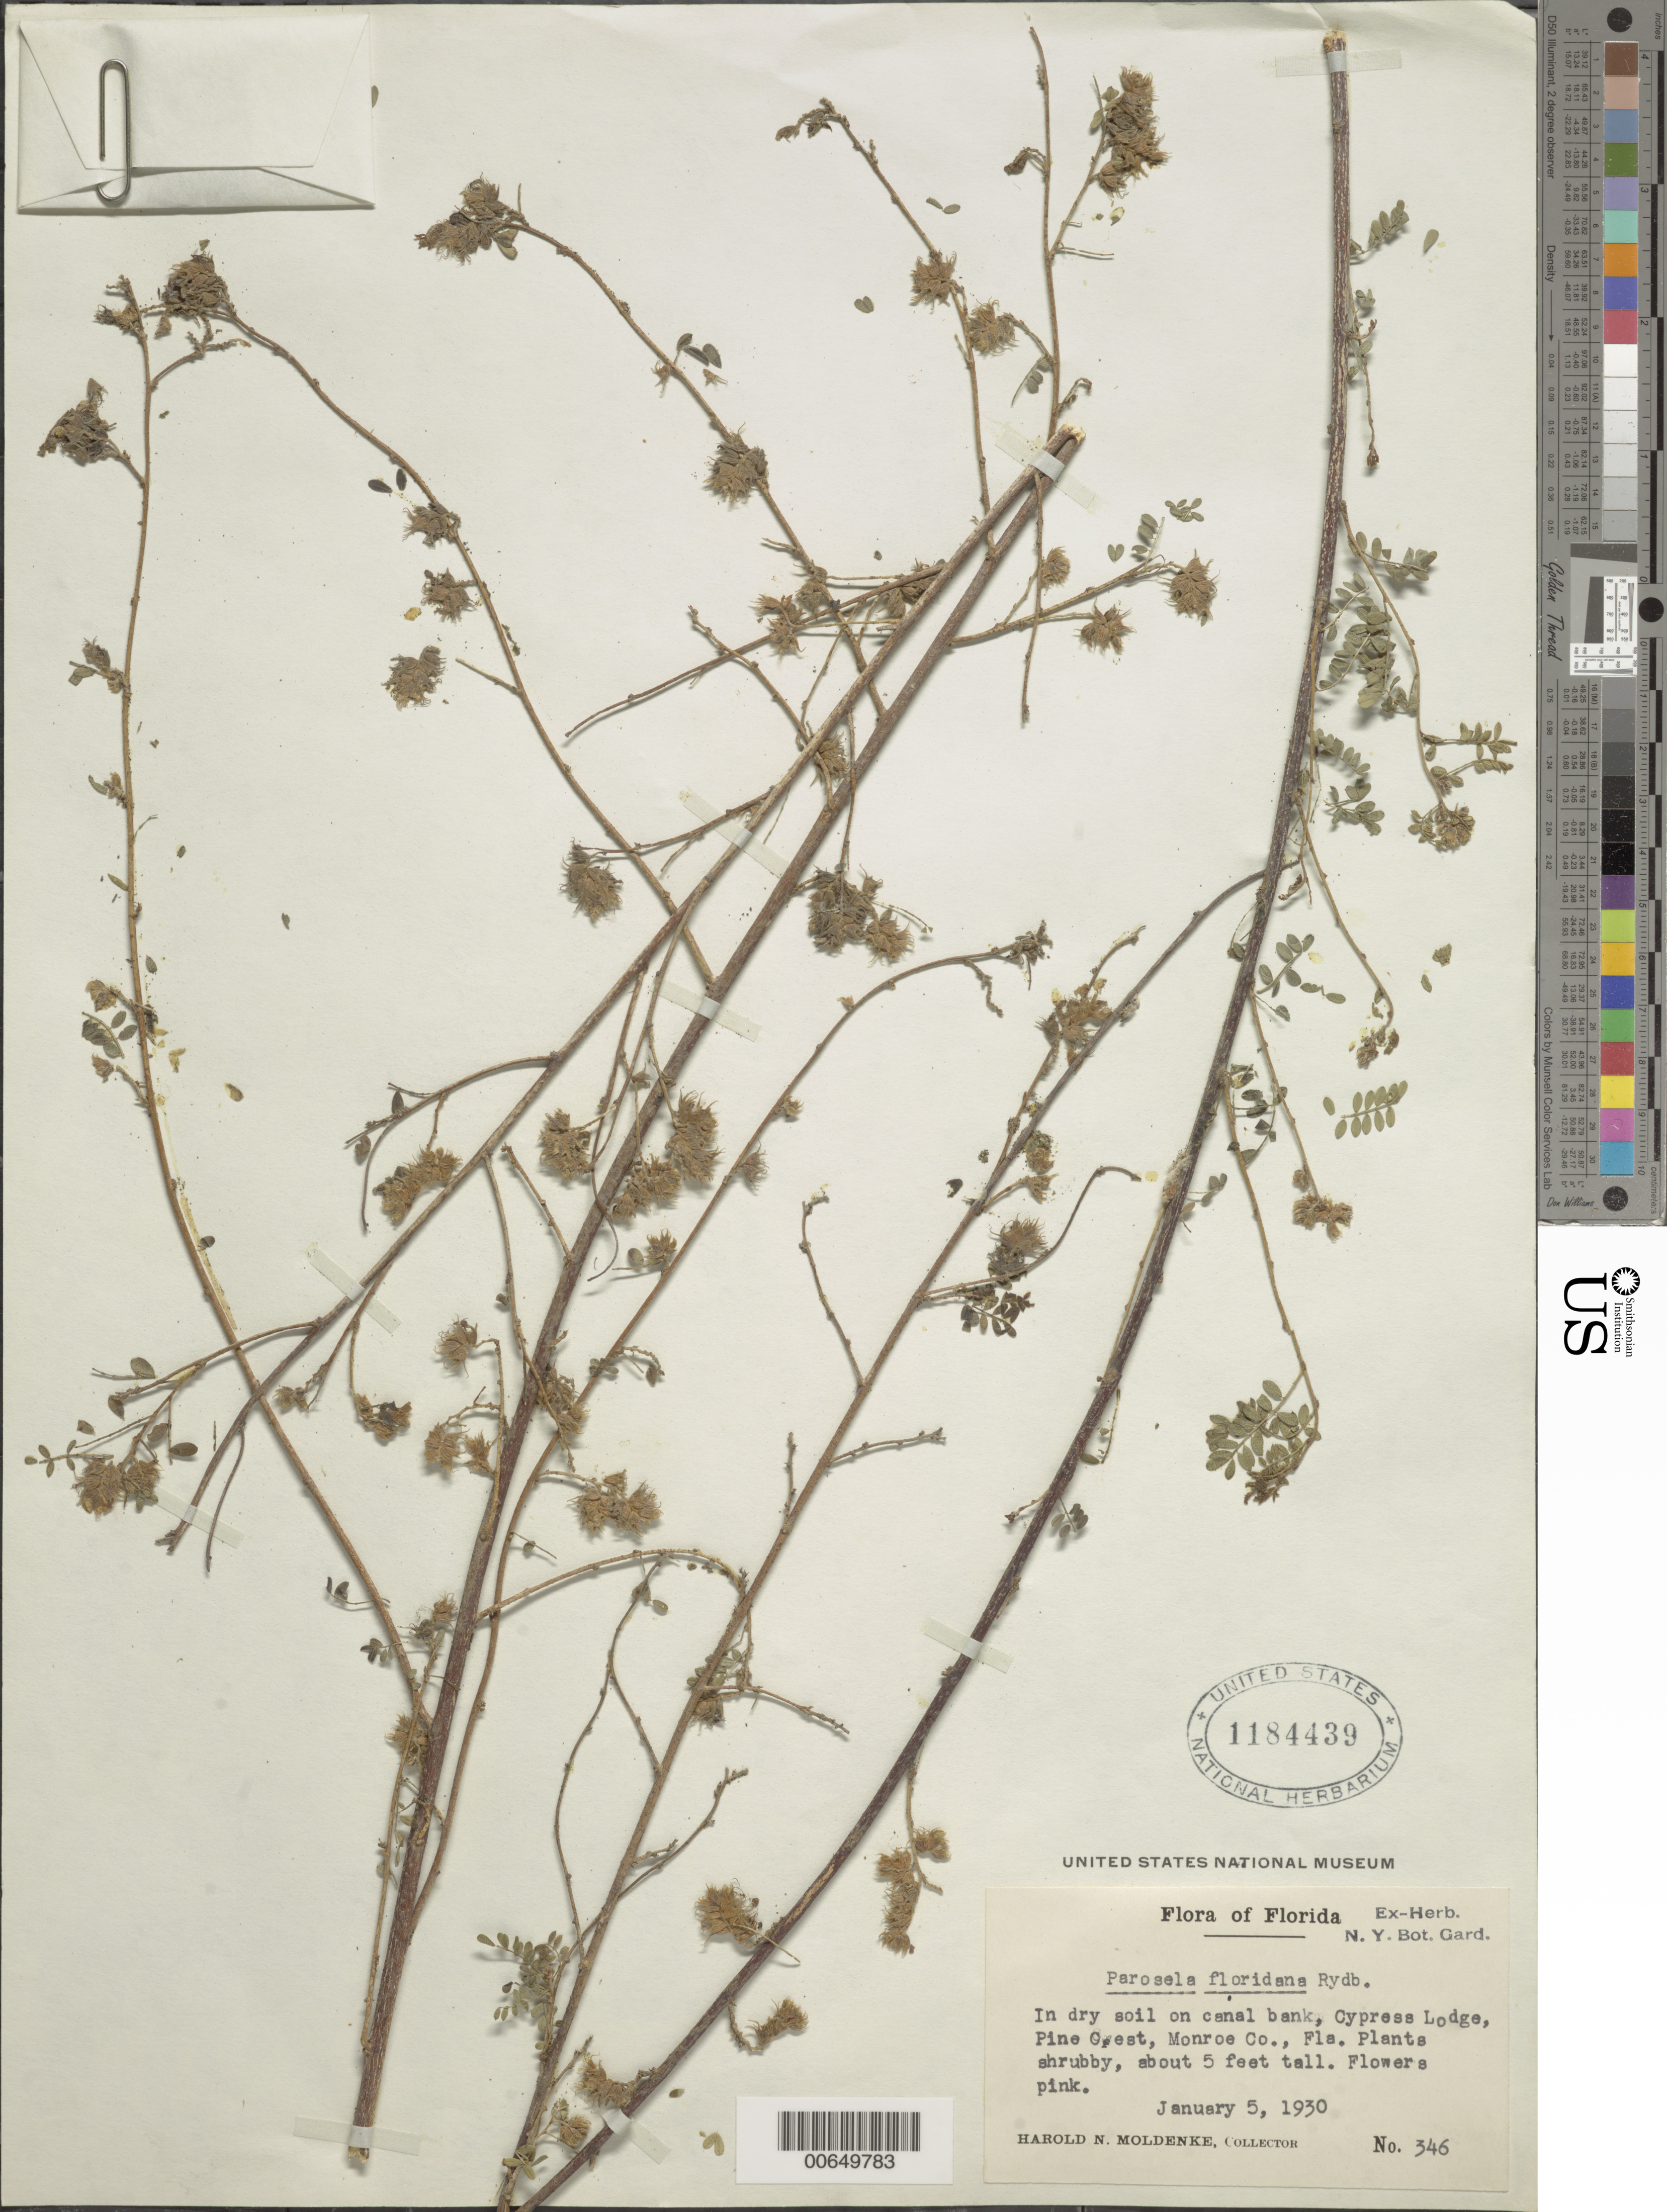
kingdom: Plantae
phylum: Tracheophyta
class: Magnoliopsida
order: Fabales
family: Fabaceae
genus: Dalea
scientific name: Dalea carthagenensis var. floridana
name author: (Rydb.) Barneby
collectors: H. N. Moldenke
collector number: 346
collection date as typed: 05 Jan 1930 or 01 May 1930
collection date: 1930-01-05 or 1930-05-01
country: United States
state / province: Florida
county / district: Monroe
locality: Cypress Lodge, Pine Crest.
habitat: In dry soil on canal bank.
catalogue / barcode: US 1184439